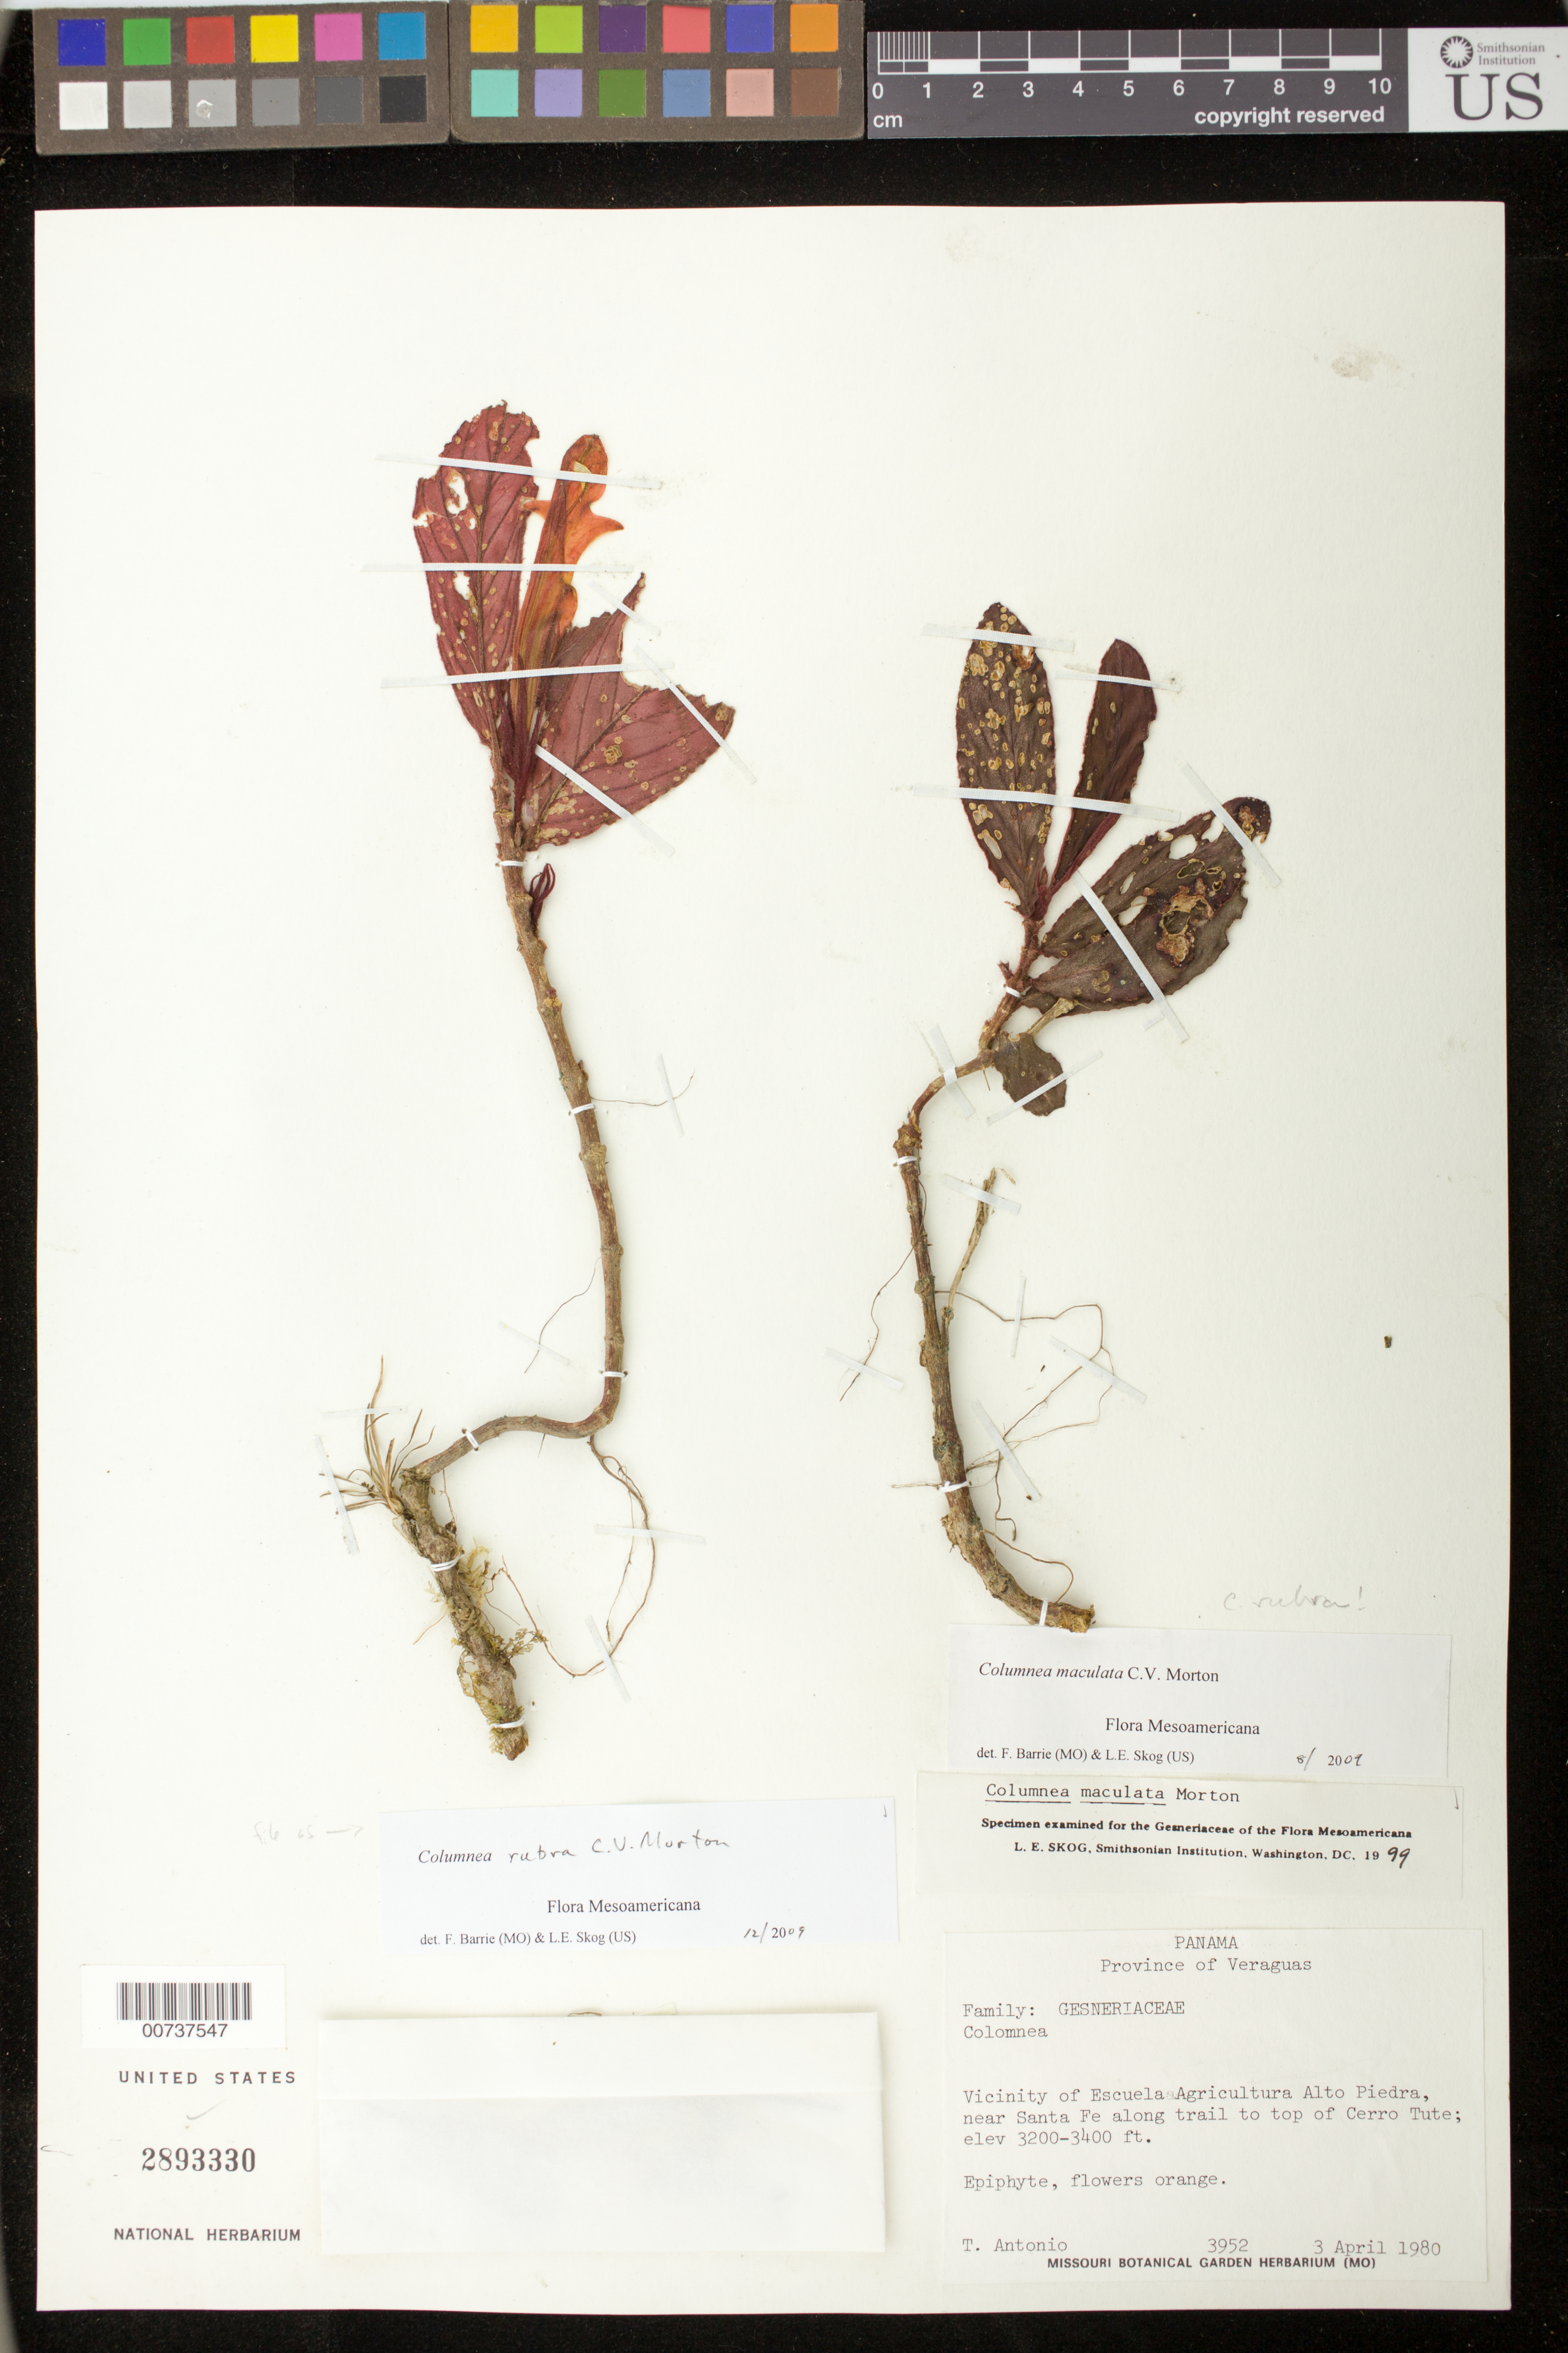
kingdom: Plantae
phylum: Tracheophyta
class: Magnoliopsida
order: Lamiales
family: Gesneriaceae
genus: Columnea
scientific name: Columnea rubra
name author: C.V. Morton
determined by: Barrie, F. R.; Skog, Laurence E.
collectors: T. Antonio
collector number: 3952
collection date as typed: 03 Apr 1980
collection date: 1980-04-03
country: Panama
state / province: Veraguas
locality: Vicinity of Escuela Agricultura Alto Piedra, near Santa Fe along trail to top of Cerro Tute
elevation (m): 975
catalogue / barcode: US 2893330